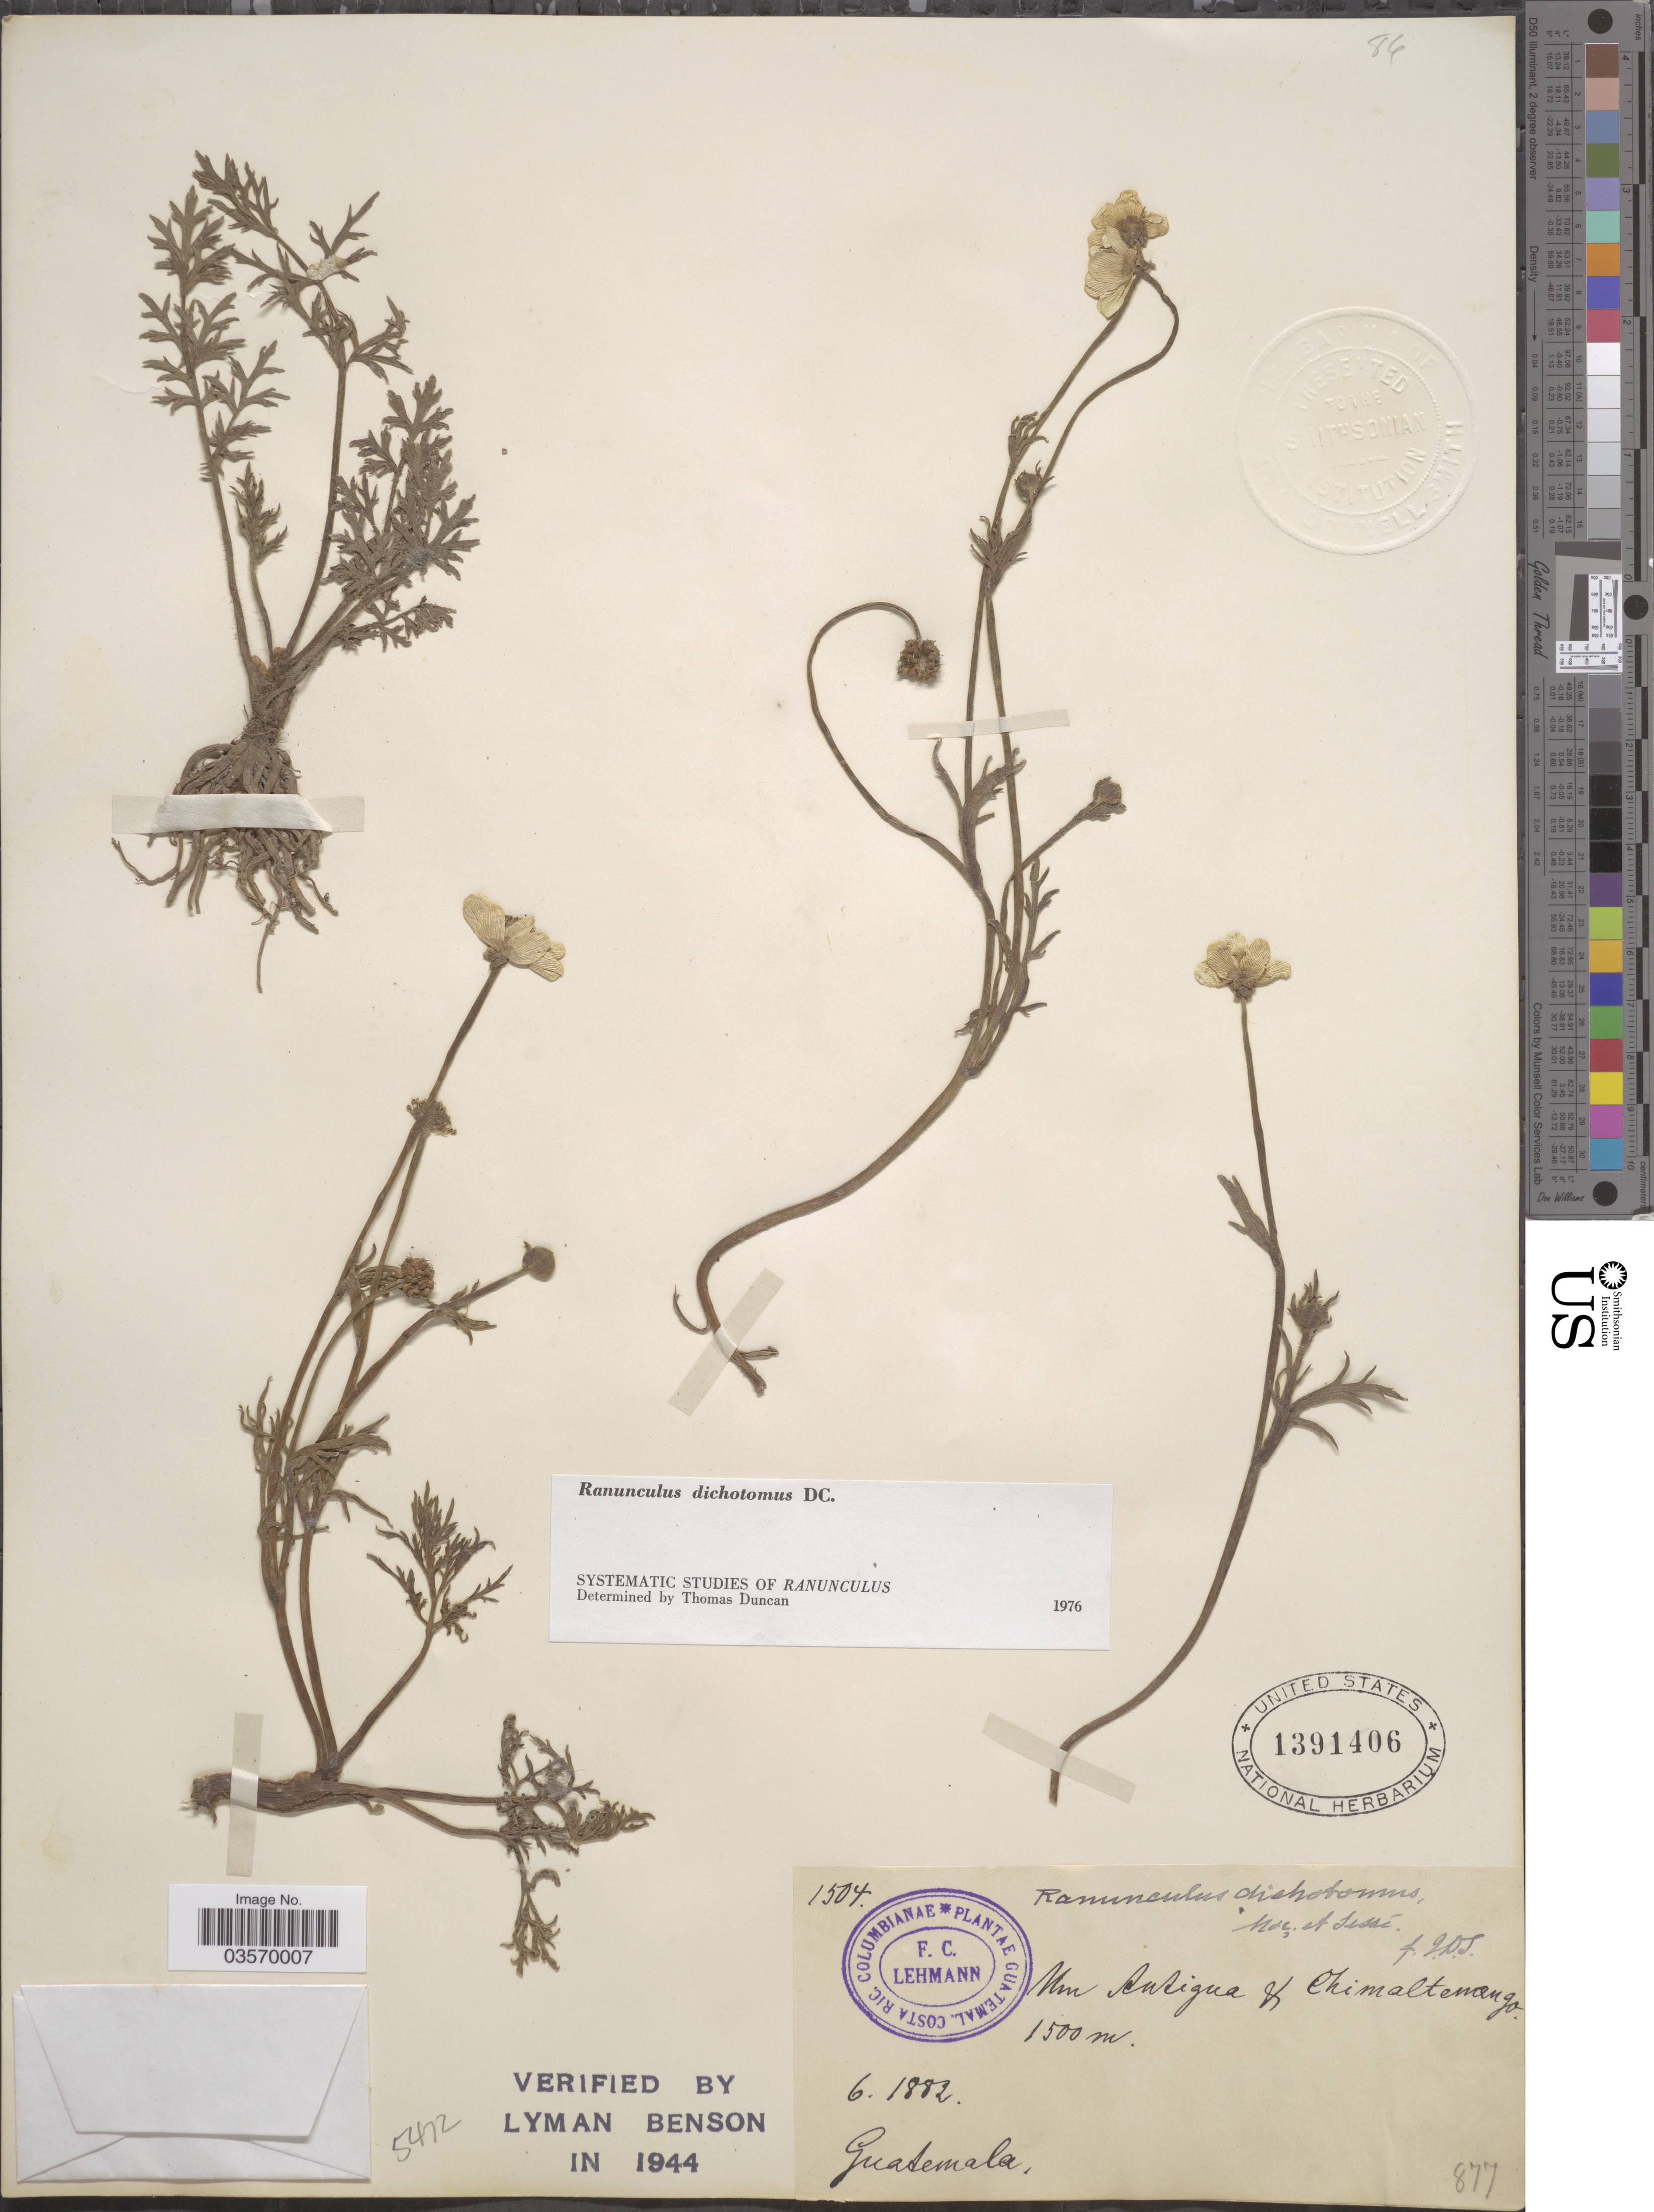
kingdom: Plantae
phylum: Tracheophyta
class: Magnoliopsida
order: Ranunculales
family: Ranunculaceae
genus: Ranunculus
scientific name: Ranunculus dichotomus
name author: Moc. & Sessé ex DC.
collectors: F. C. Lehmann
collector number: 1504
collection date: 1882-06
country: Guatemala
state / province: Chimaltenango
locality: Um Antigua & Chimaltenango.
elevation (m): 1500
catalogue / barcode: US 1391406